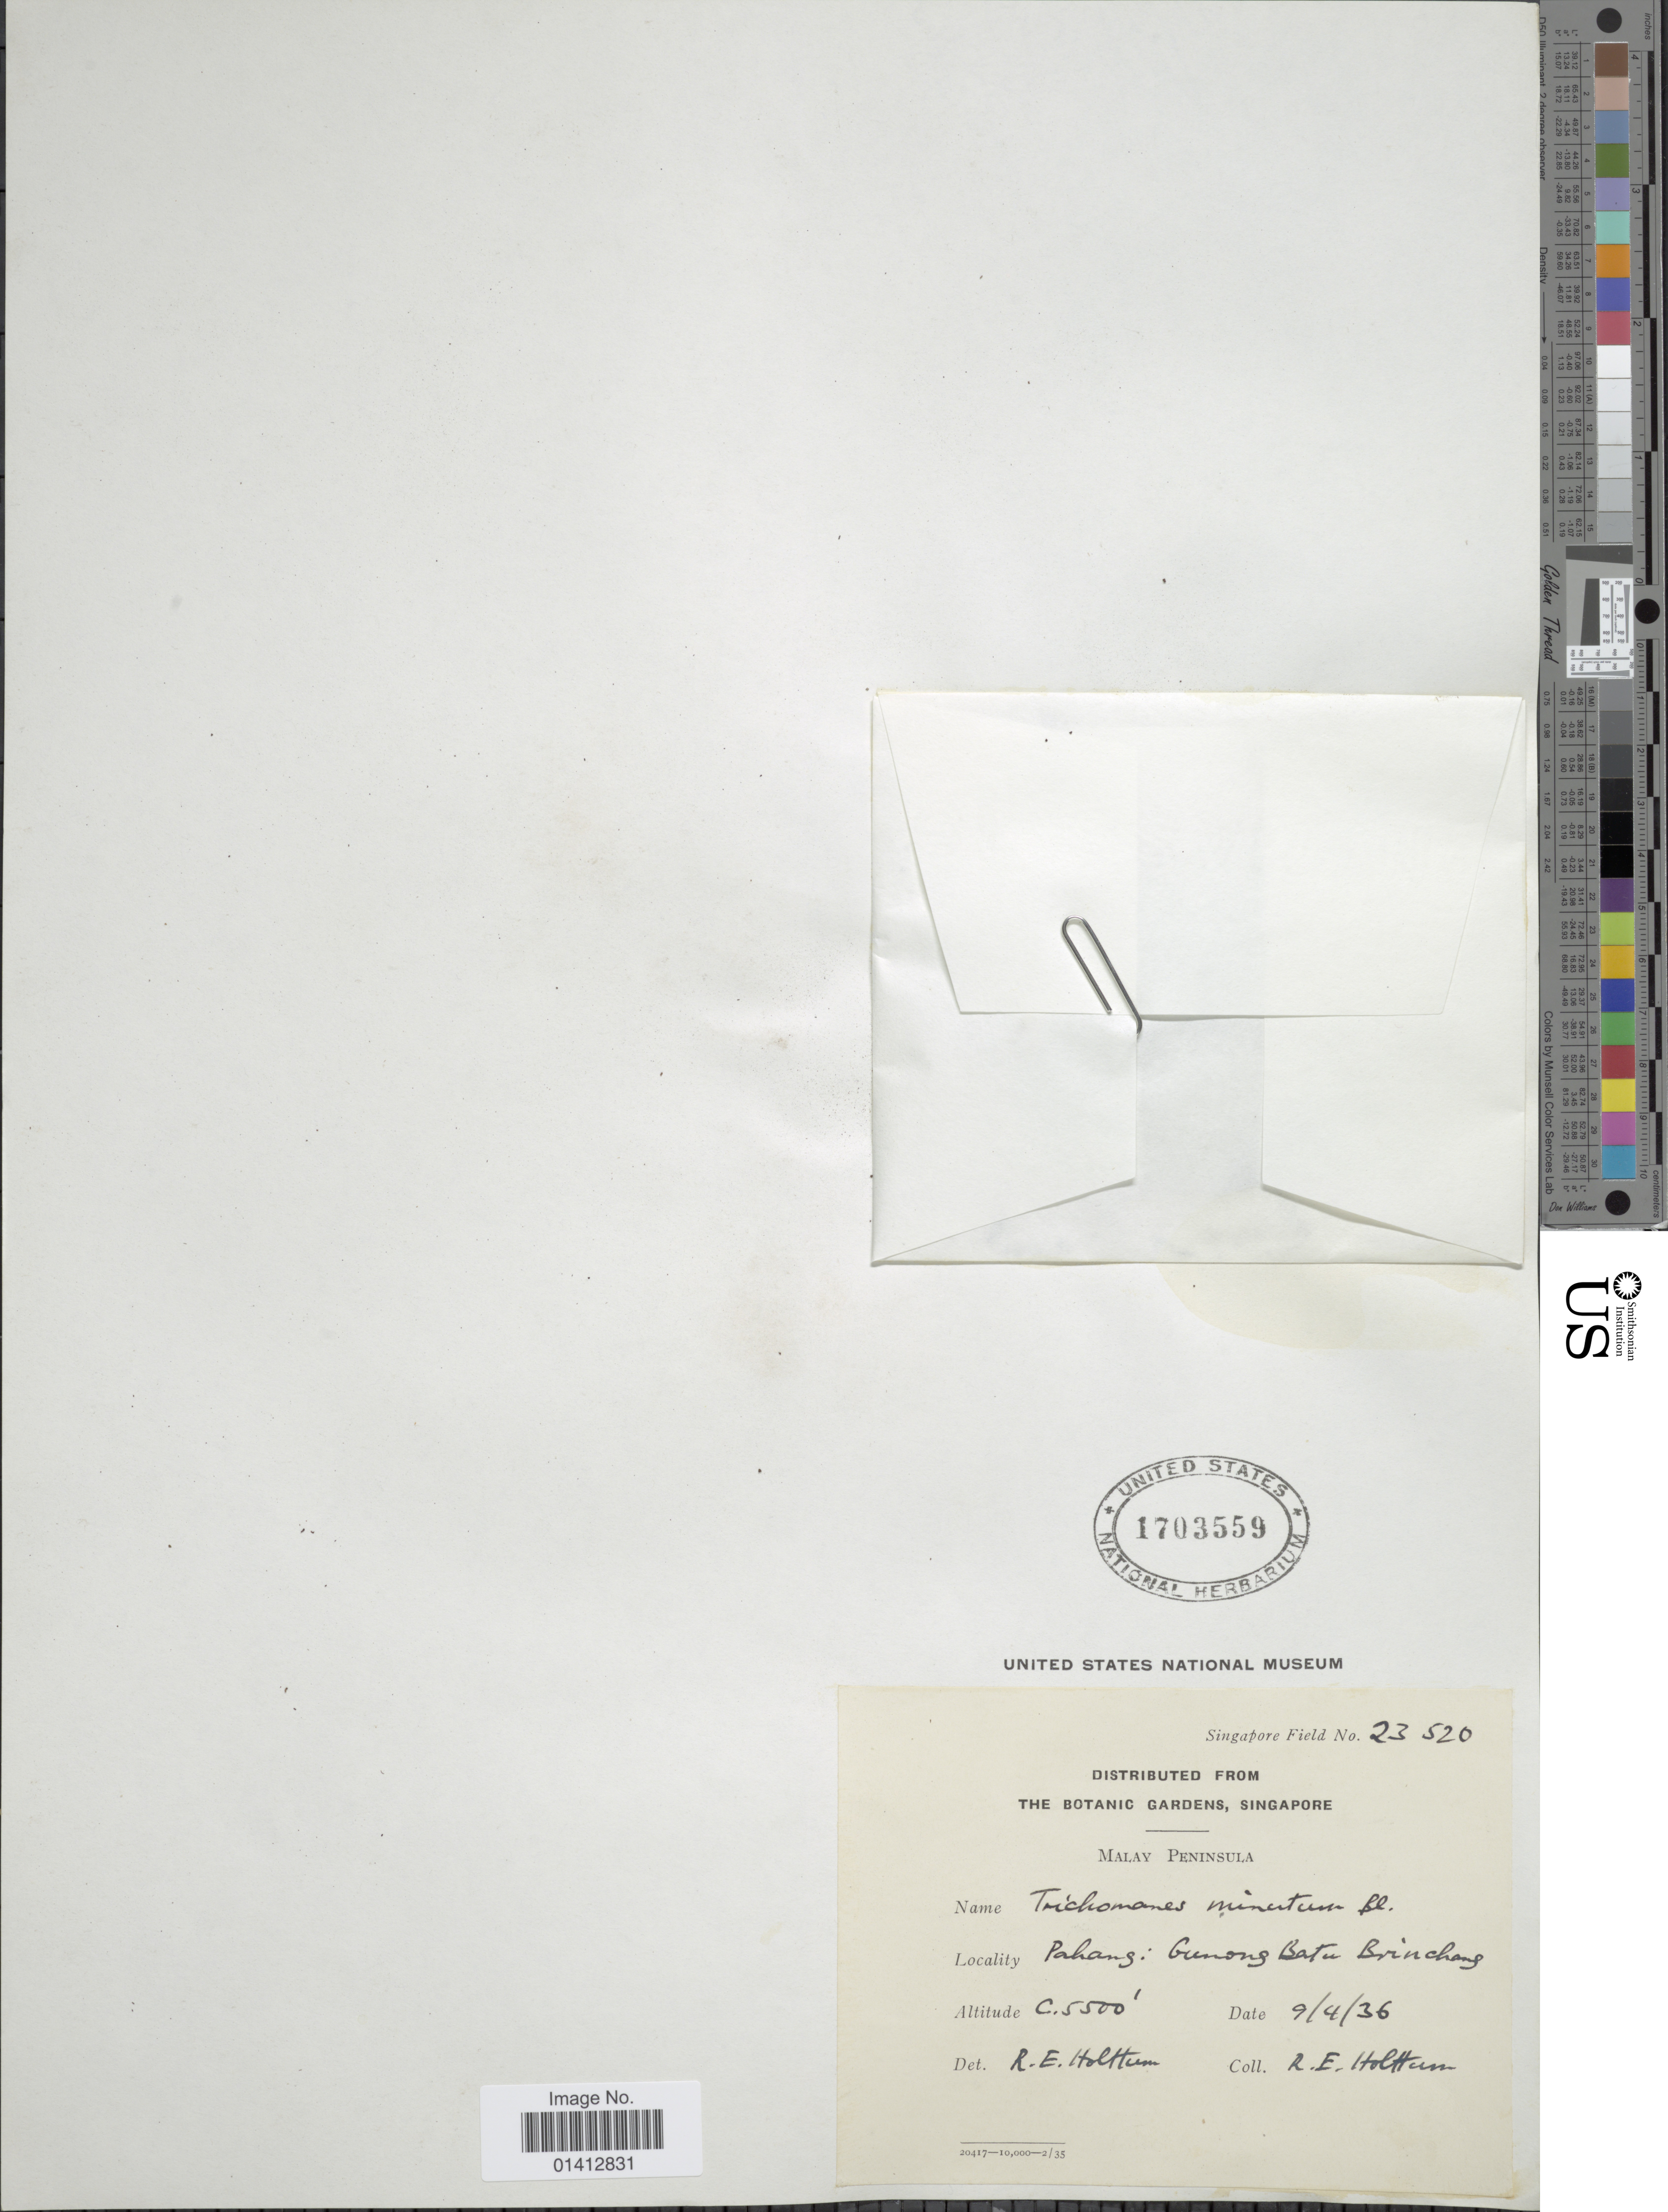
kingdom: Plantae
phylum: Tracheophyta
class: Polypodiopsida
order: Hymenophyllales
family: Hymenophyllaceae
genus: Crepidomanes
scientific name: Crepidomanes minutum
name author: (Blume) K. Iwats.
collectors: R. E. Holttum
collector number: Singapore field 23520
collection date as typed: Transcribed d/m/y: 9/4/36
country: Malaysia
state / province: Pahang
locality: Malay Penisula, Gunong batu Brinchanz [interpreted]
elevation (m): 1676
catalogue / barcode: US 1703559